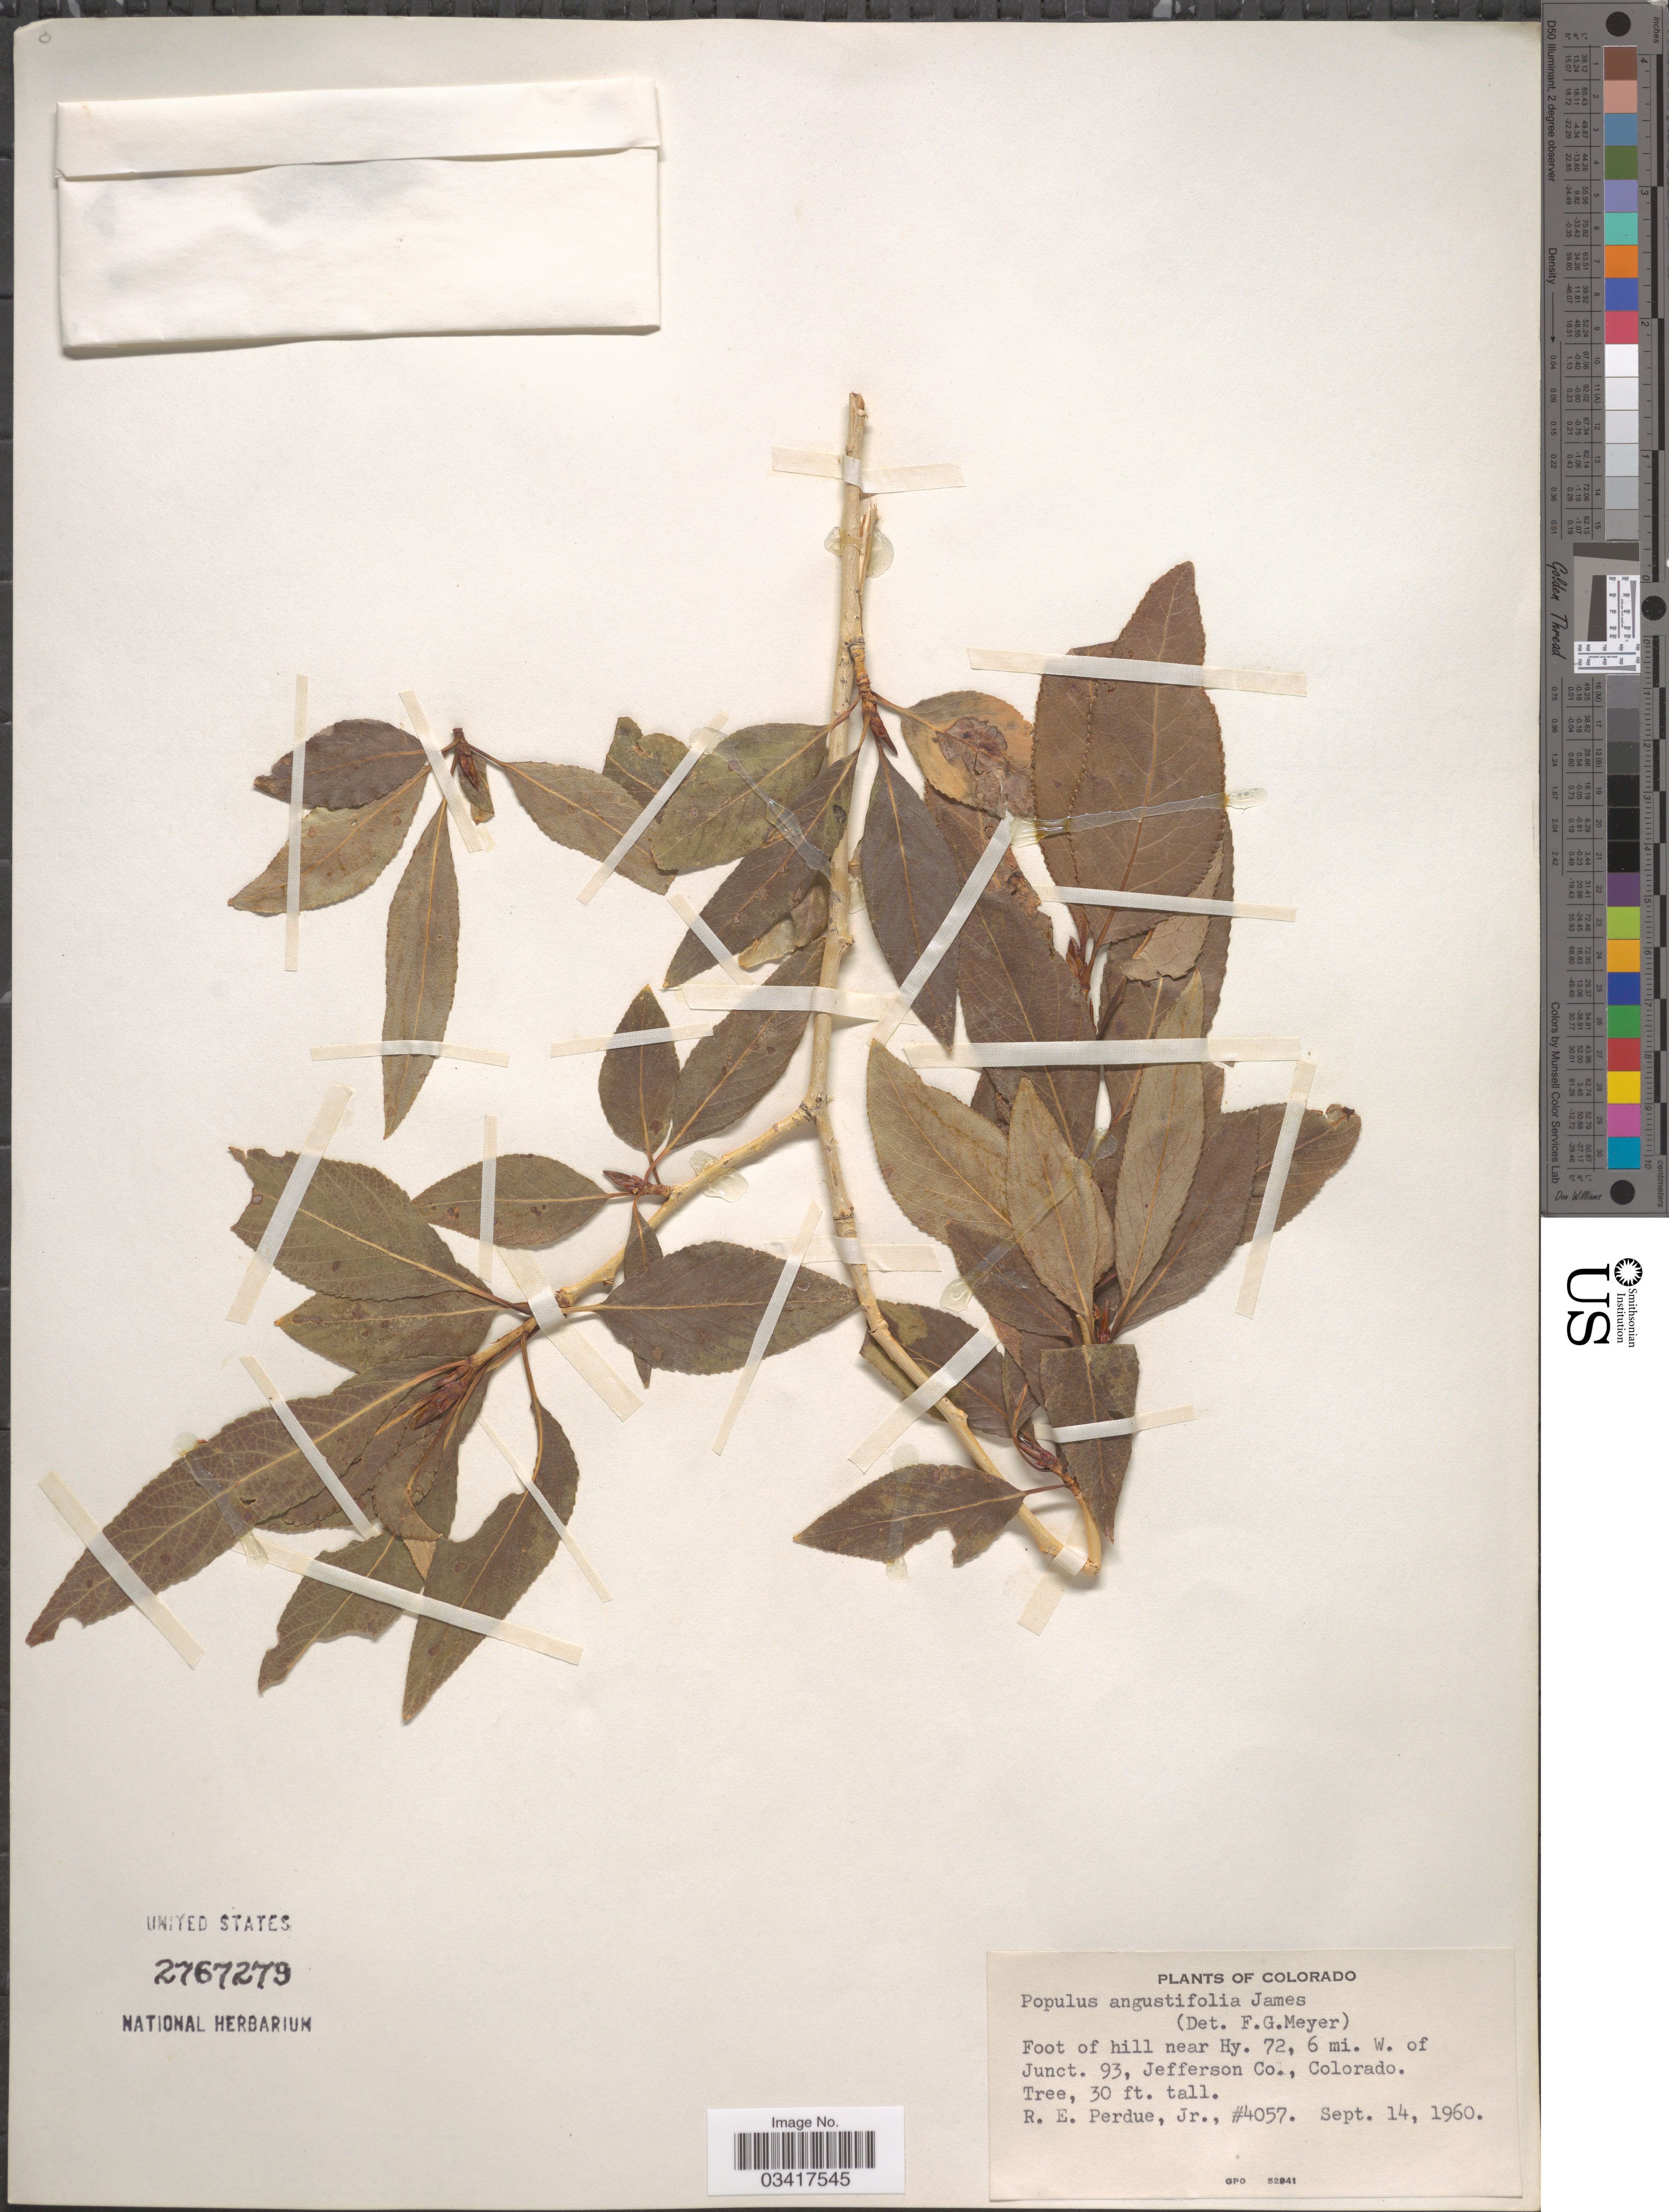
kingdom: Plantae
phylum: Tracheophyta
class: Magnoliopsida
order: Malpighiales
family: Salicaceae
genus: Populus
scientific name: Populus angustifolia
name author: E. James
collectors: R. E. Perdue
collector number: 4057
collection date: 1960-09-14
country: United States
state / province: Colorado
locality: Foot of hill near Hy. 72, 6 mi. W. of Junct. 93, Jefferson Co.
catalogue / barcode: US 2767279